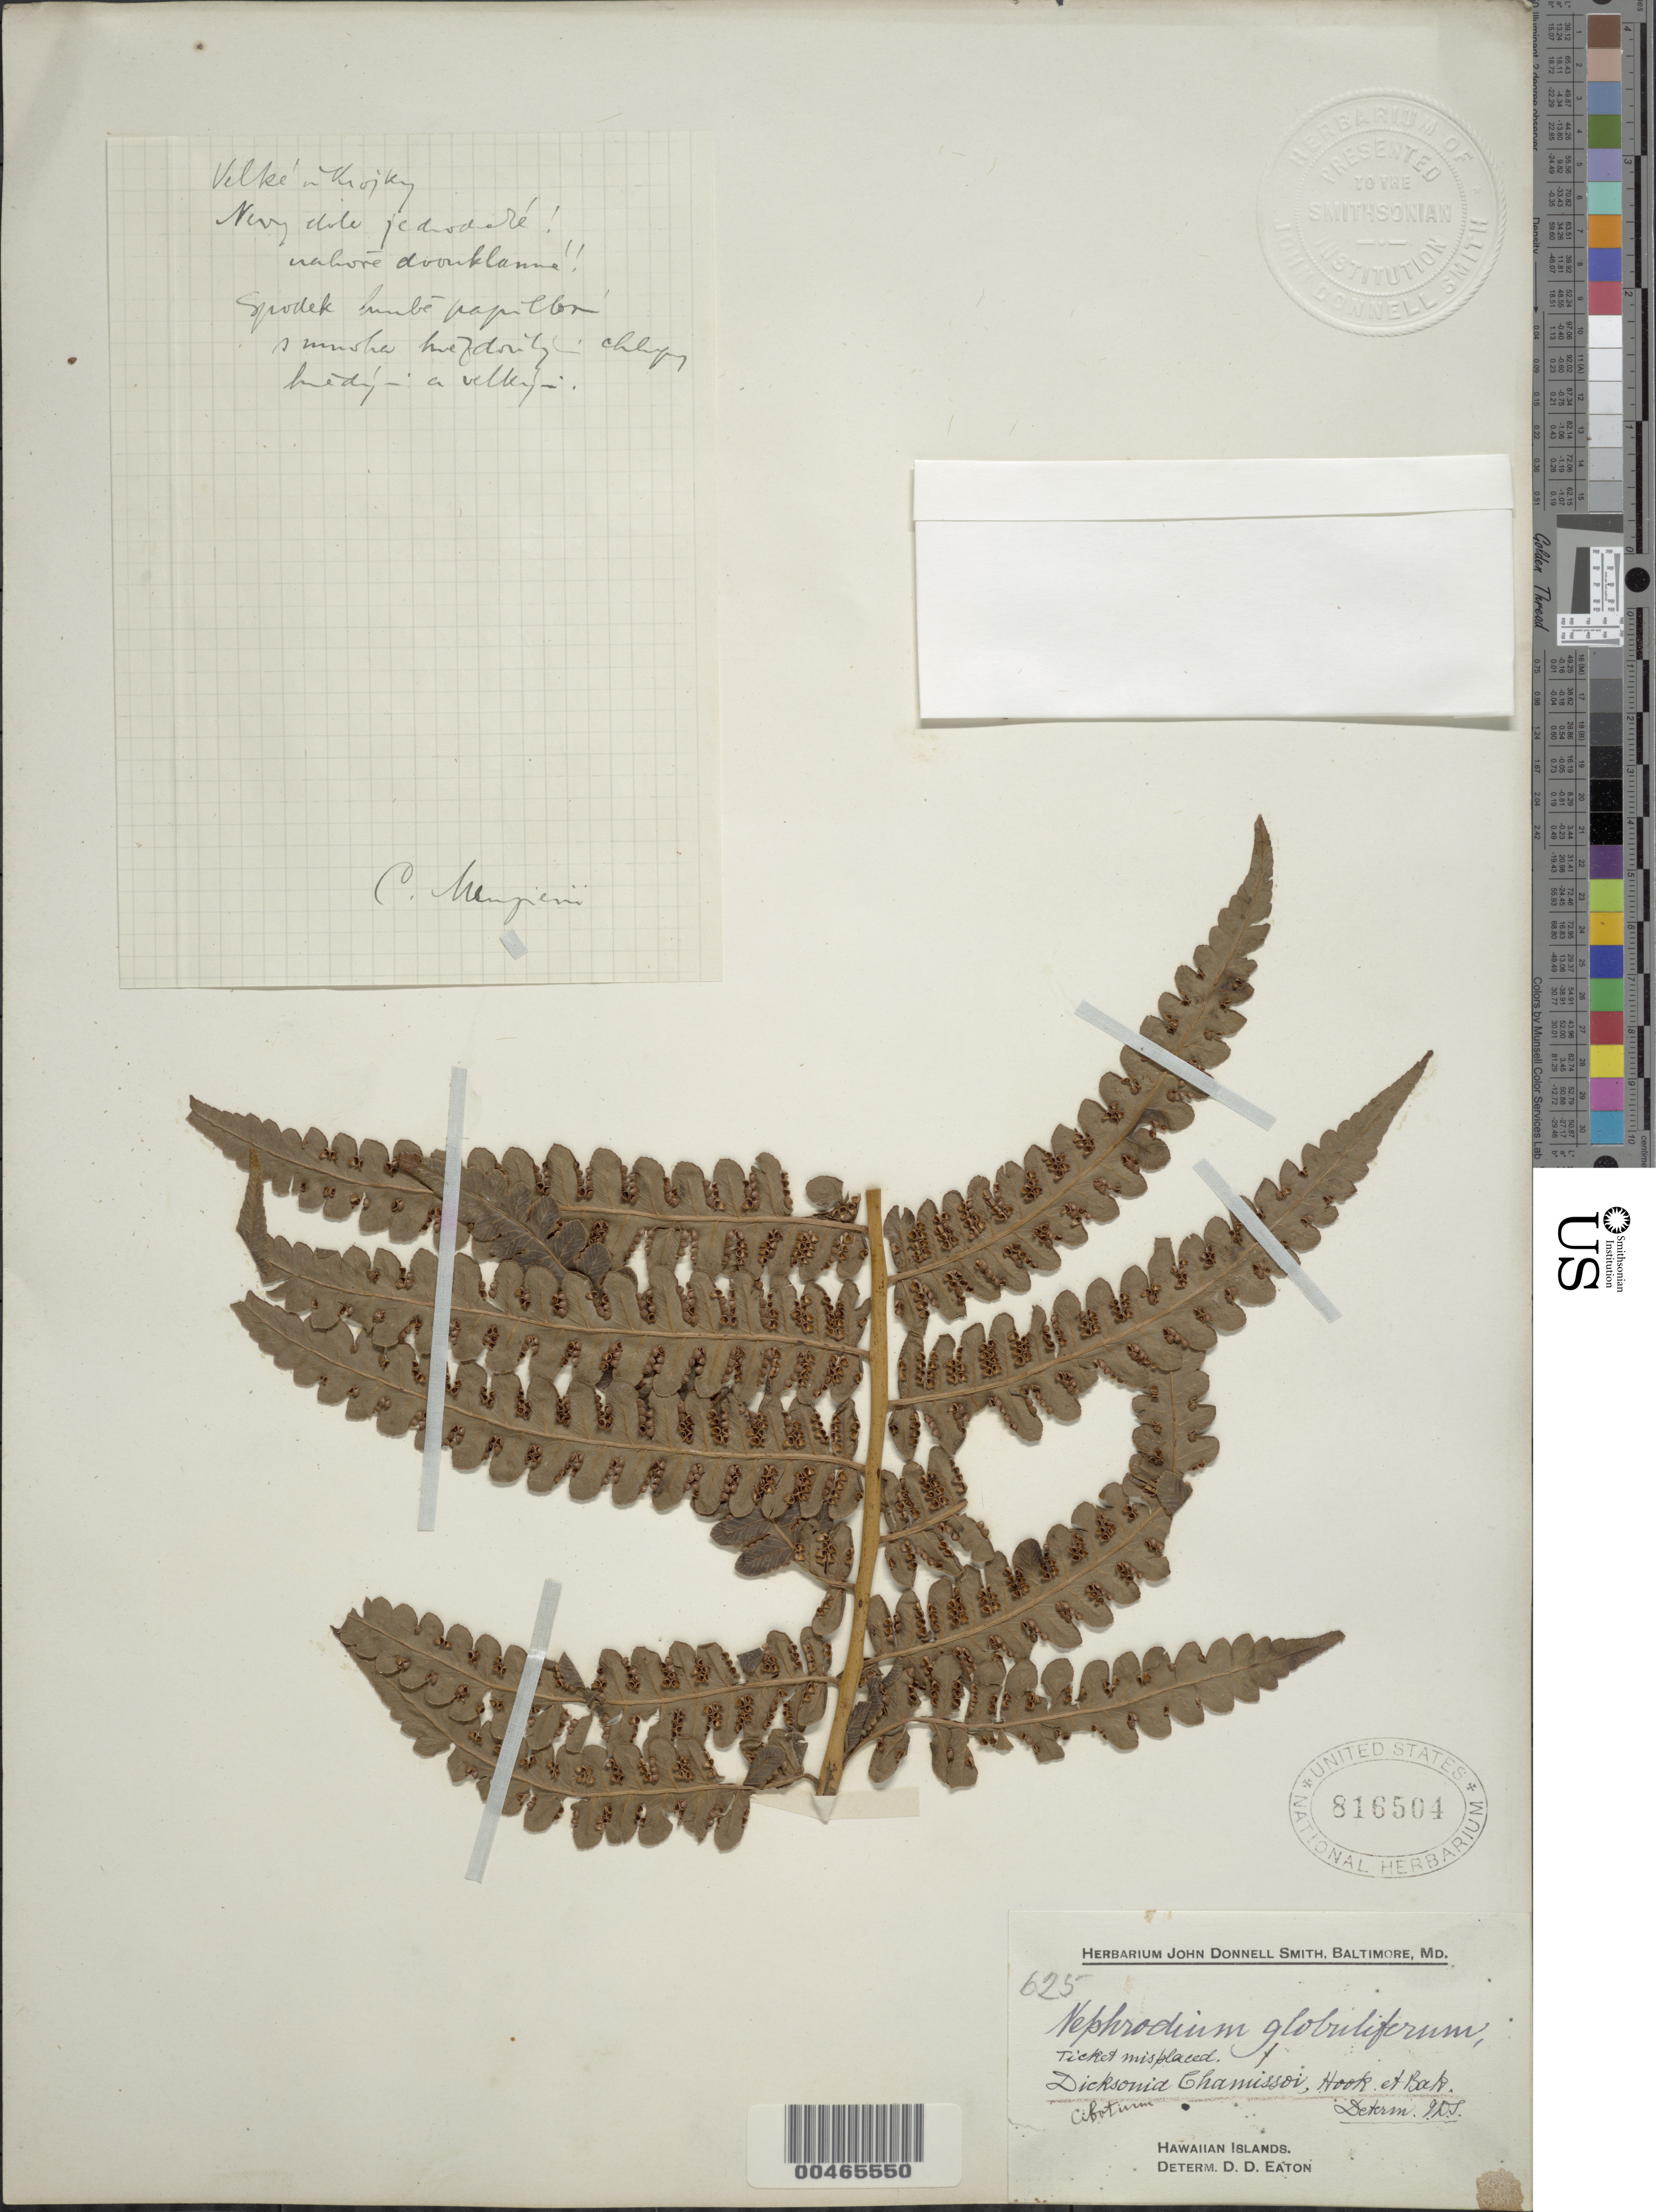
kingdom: Plantae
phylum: Tracheophyta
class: Polypodiopsida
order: Cyatheales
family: Cibotiaceae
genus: Cibotium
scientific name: Cibotium menziesii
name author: Hook.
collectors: J. Donnell Smith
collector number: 625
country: United States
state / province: Hawaii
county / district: Hawaii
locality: Hawaiian Islands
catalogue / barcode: US 816504